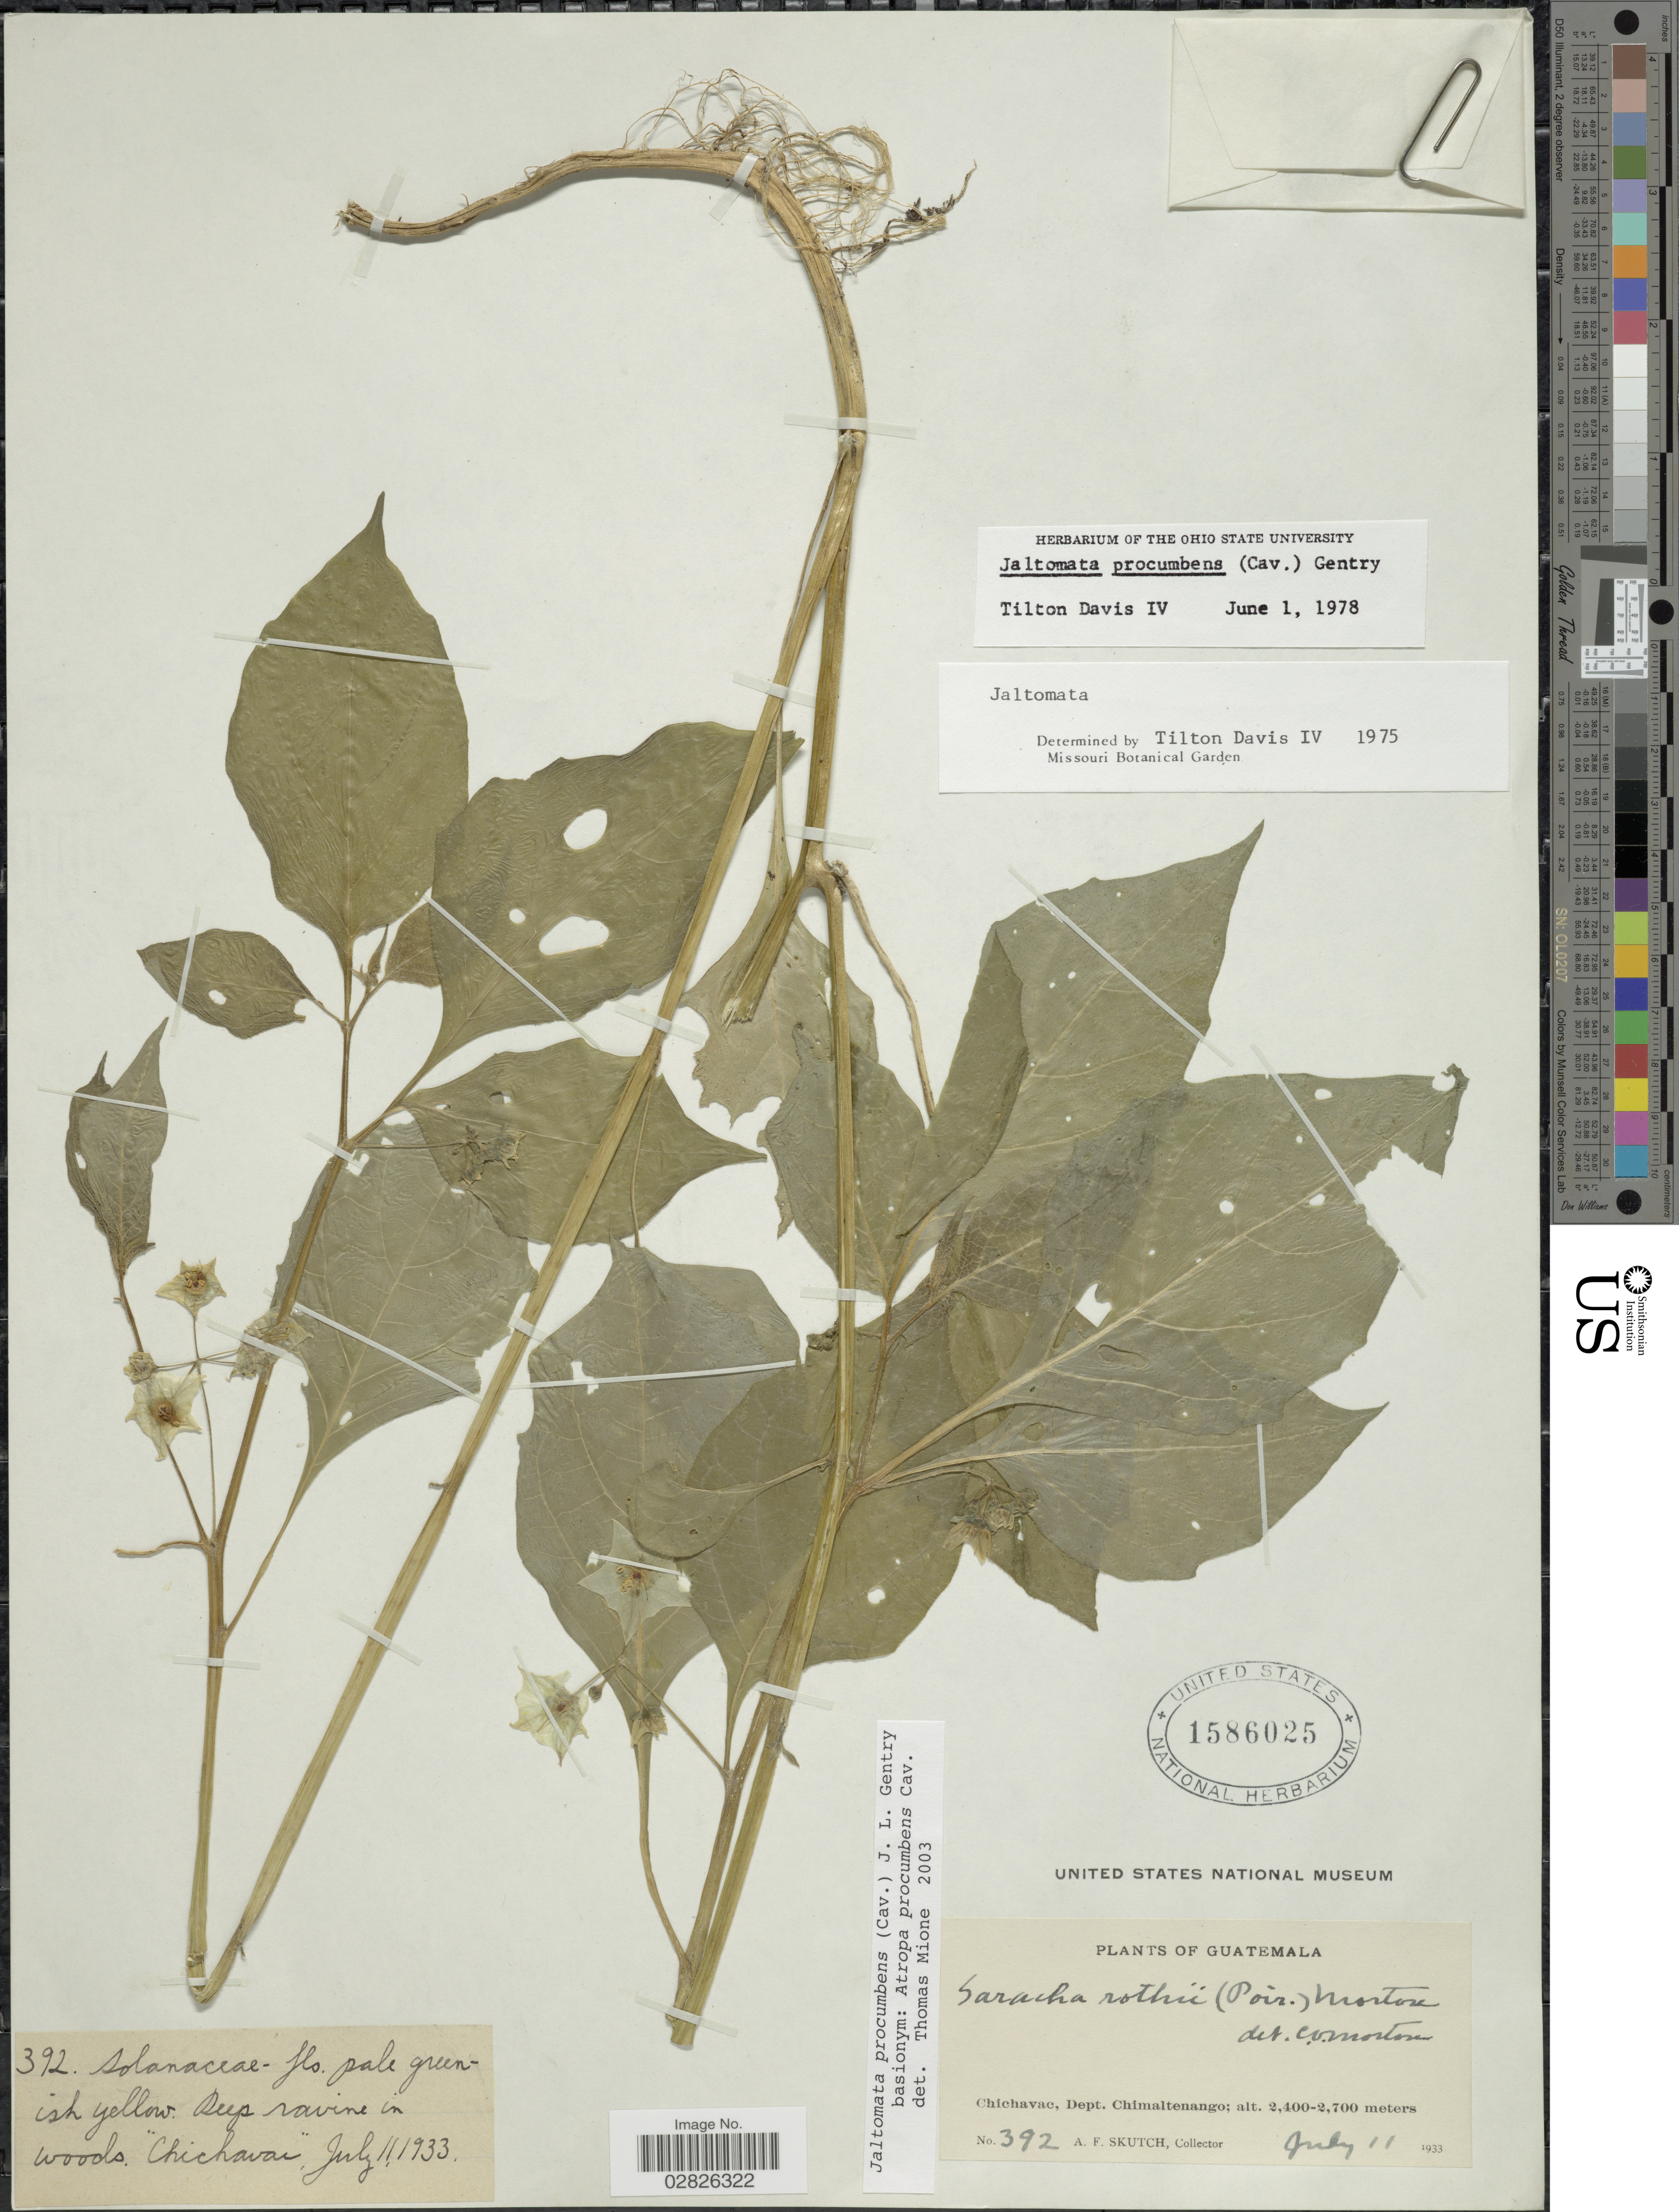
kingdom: Plantae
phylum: Tracheophyta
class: Magnoliopsida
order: Solanales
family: Solanaceae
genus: Jaltomata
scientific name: Jaltomata procumbens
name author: (Cav.) J.L. Gentry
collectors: A. F. Skutch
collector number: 392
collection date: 1933-07-11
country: Guatemala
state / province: Chimaltenango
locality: Chichavac, Dept. Chimaltenango.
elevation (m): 2400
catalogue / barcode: US 1586025